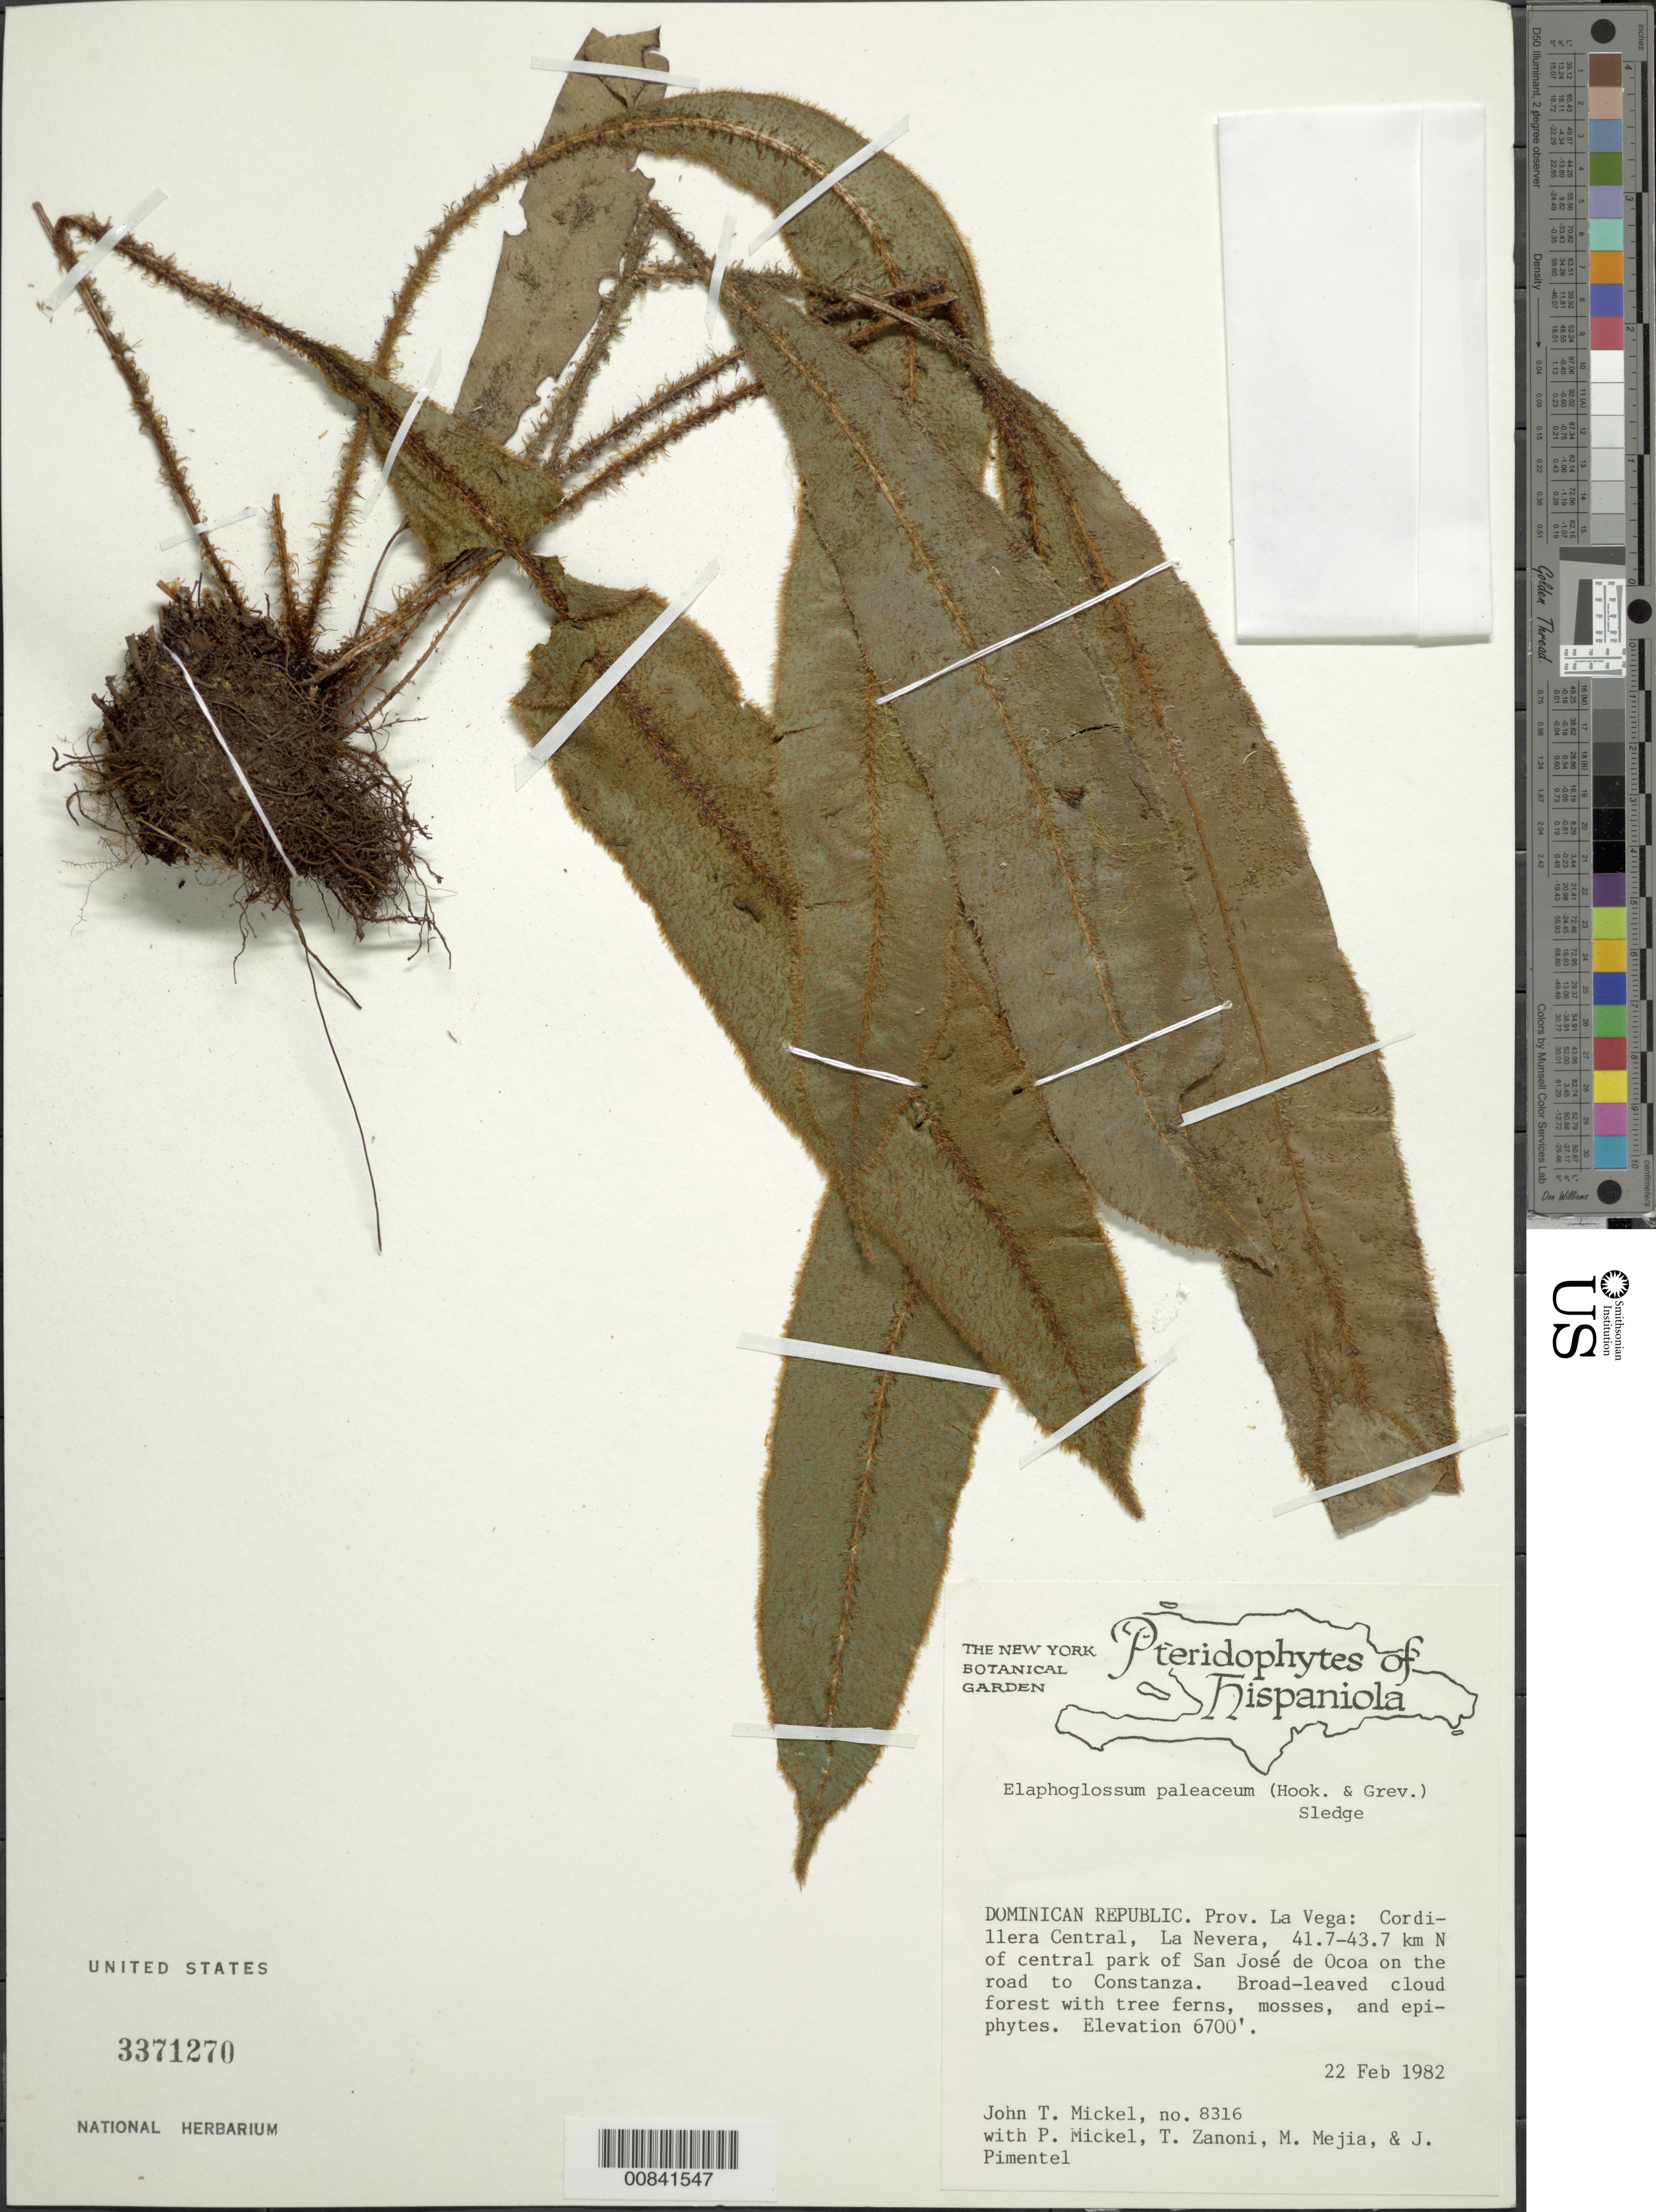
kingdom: Plantae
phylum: Tracheophyta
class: Polypodiopsida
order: Polypodiales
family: Dryopteridaceae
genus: Elaphoglossum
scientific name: Elaphoglossum paleaceum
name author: (Hook. & Grev.) Sledge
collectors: J. T. Mickel, P. Mickel, T. A. Zanoni, M. Mejia & J. Pimentel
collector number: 8316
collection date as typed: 22 Feb 1982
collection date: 1982-02-22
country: Dominican Republic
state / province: La Vega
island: Hispaniola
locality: Cordillera Central, La Nevera, 41.7043.7 km N of central park of San José de Ocoa, on road to Constanza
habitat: Broad-leaved cloud forest with tree ferns, mosses and epiphytes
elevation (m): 2042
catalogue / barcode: US 3371270